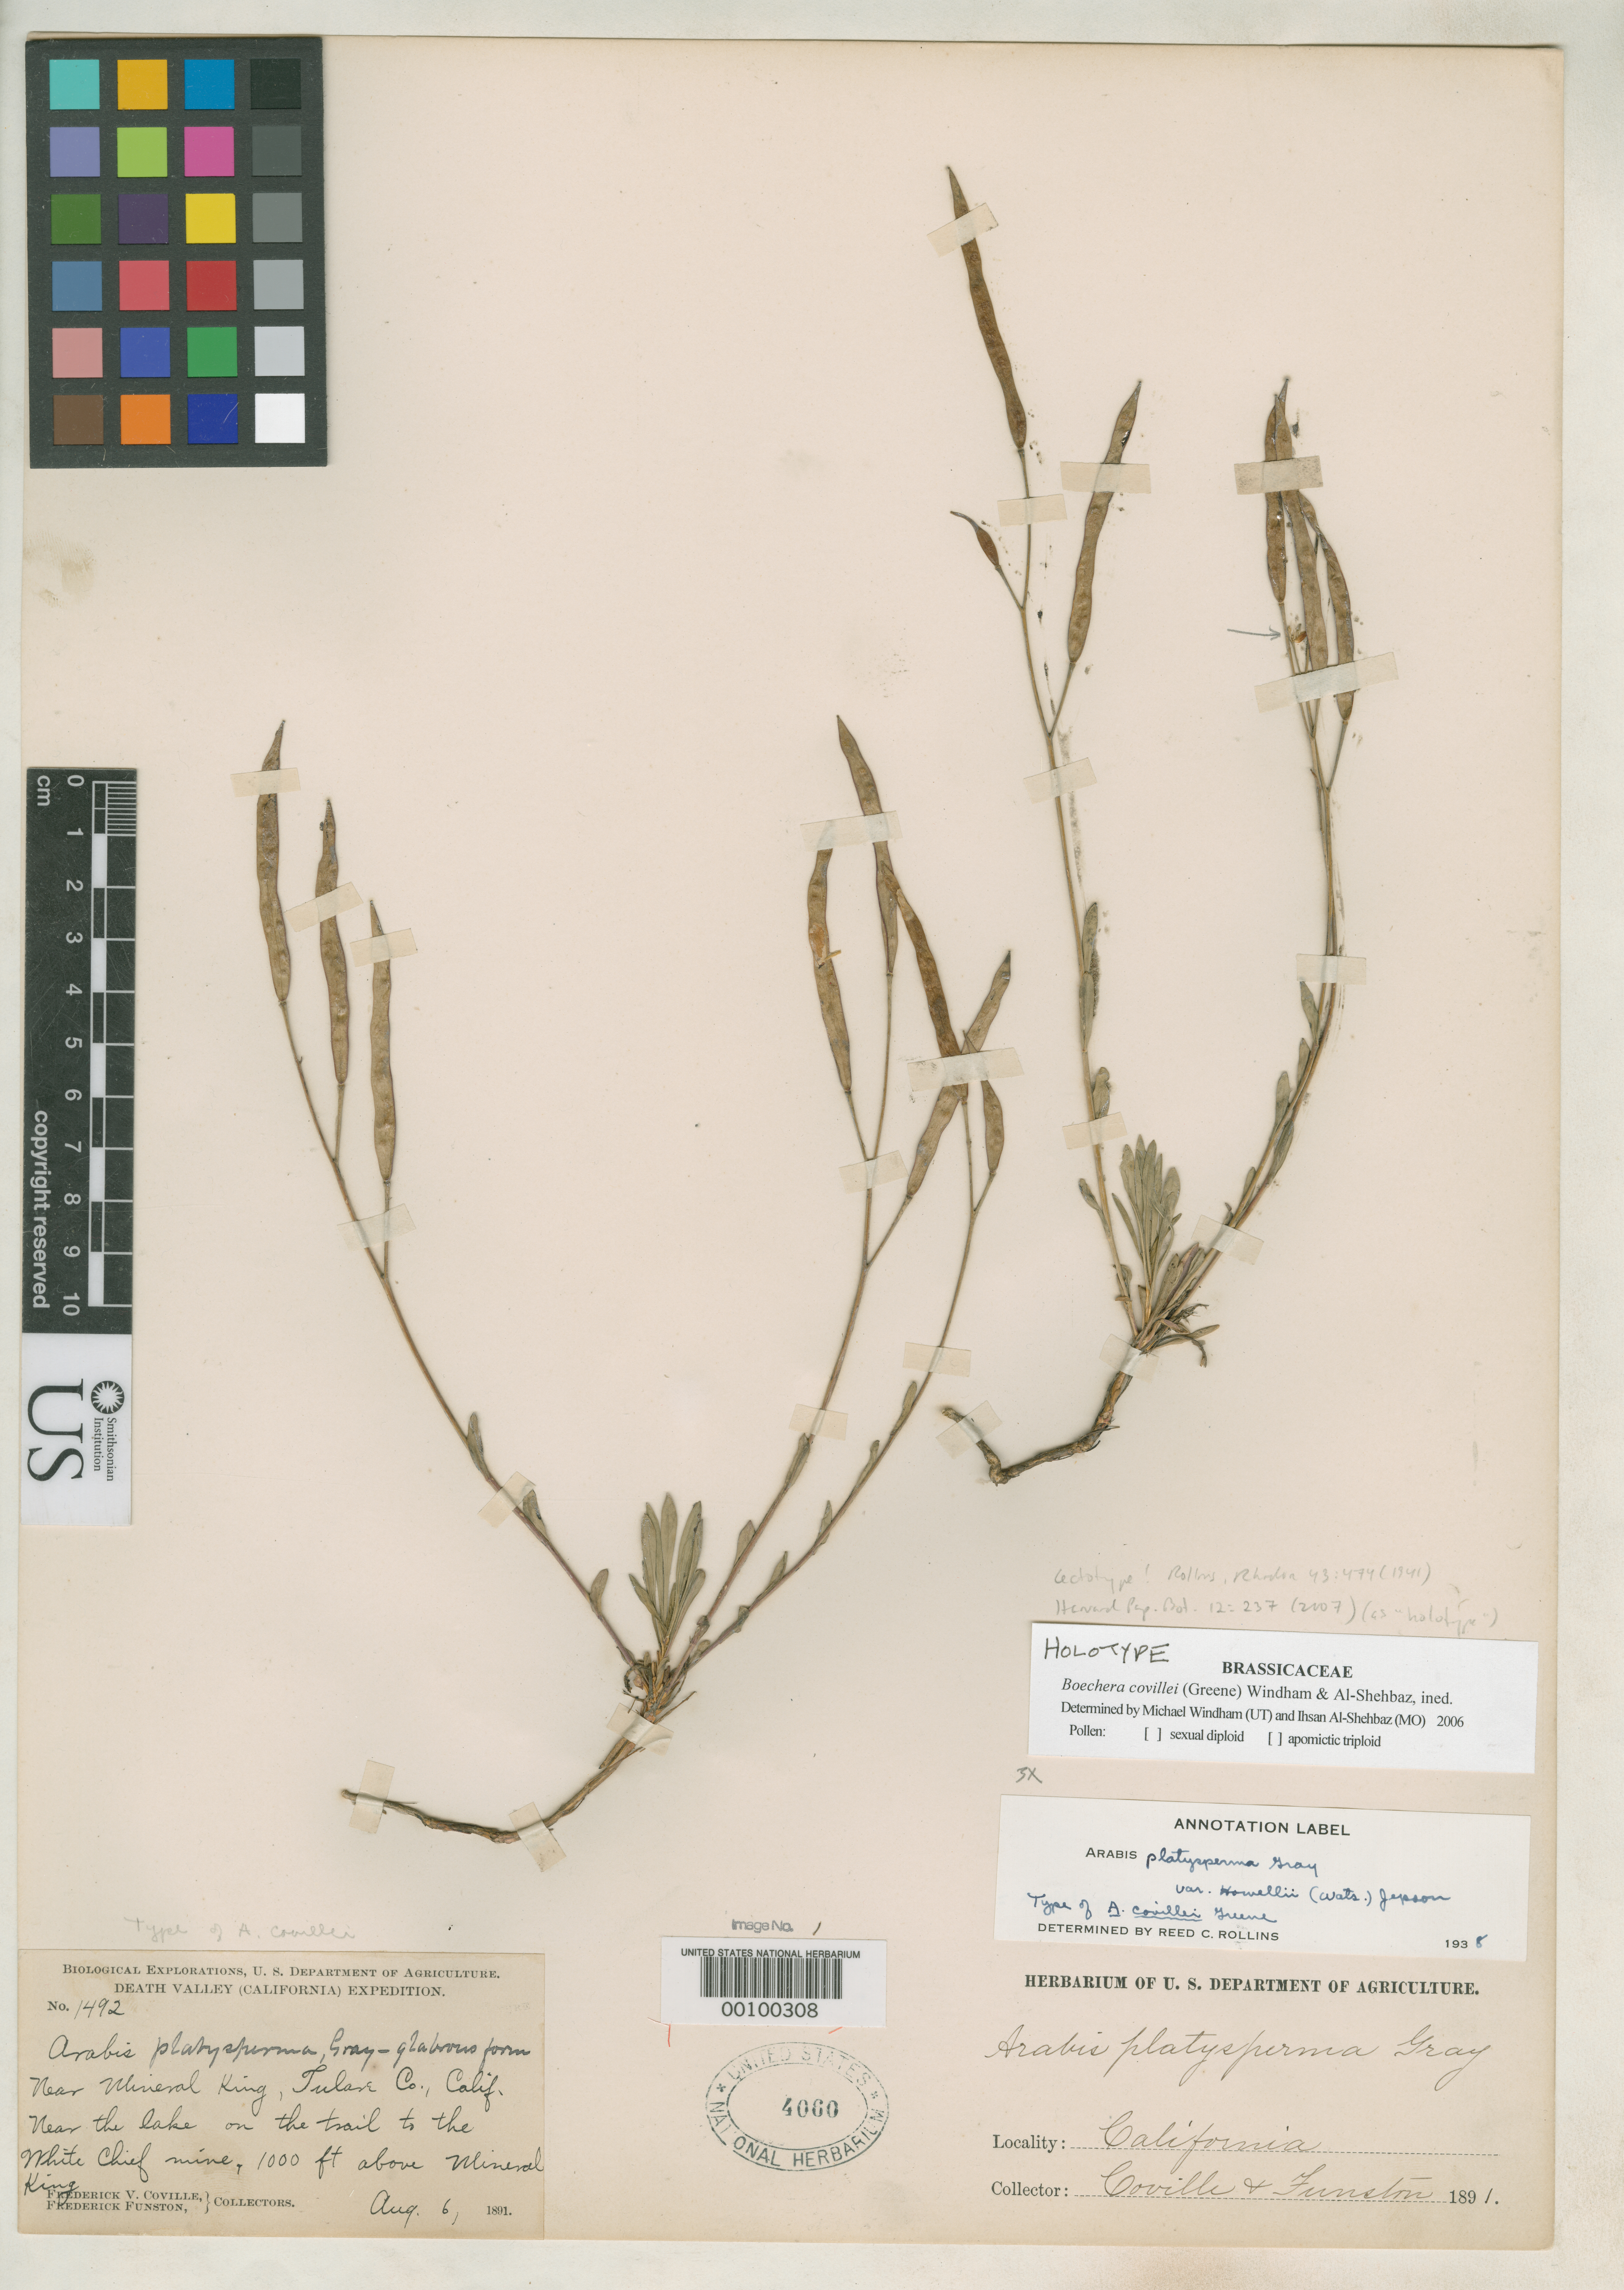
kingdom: Plantae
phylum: Tracheophyta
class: Magnoliopsida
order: Brassicales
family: Brassicaceae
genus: Arabis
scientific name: Arabis covillei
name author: Greene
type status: Lectotype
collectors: F. V. Coville & F. Funston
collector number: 1492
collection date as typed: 06 Aug 1891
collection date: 1891-08-06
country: United States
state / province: California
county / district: Tulare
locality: Near Mineral King, Tulare Co., Calif. Near the lake on the trail to the White Chief mine, 1000 ft. above Mineral King.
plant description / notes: One of two collections originally cited in protologue, annotated (2006) and cited (2007) as "holotype" Windham & Al-Shehbaz.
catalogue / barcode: US 4060